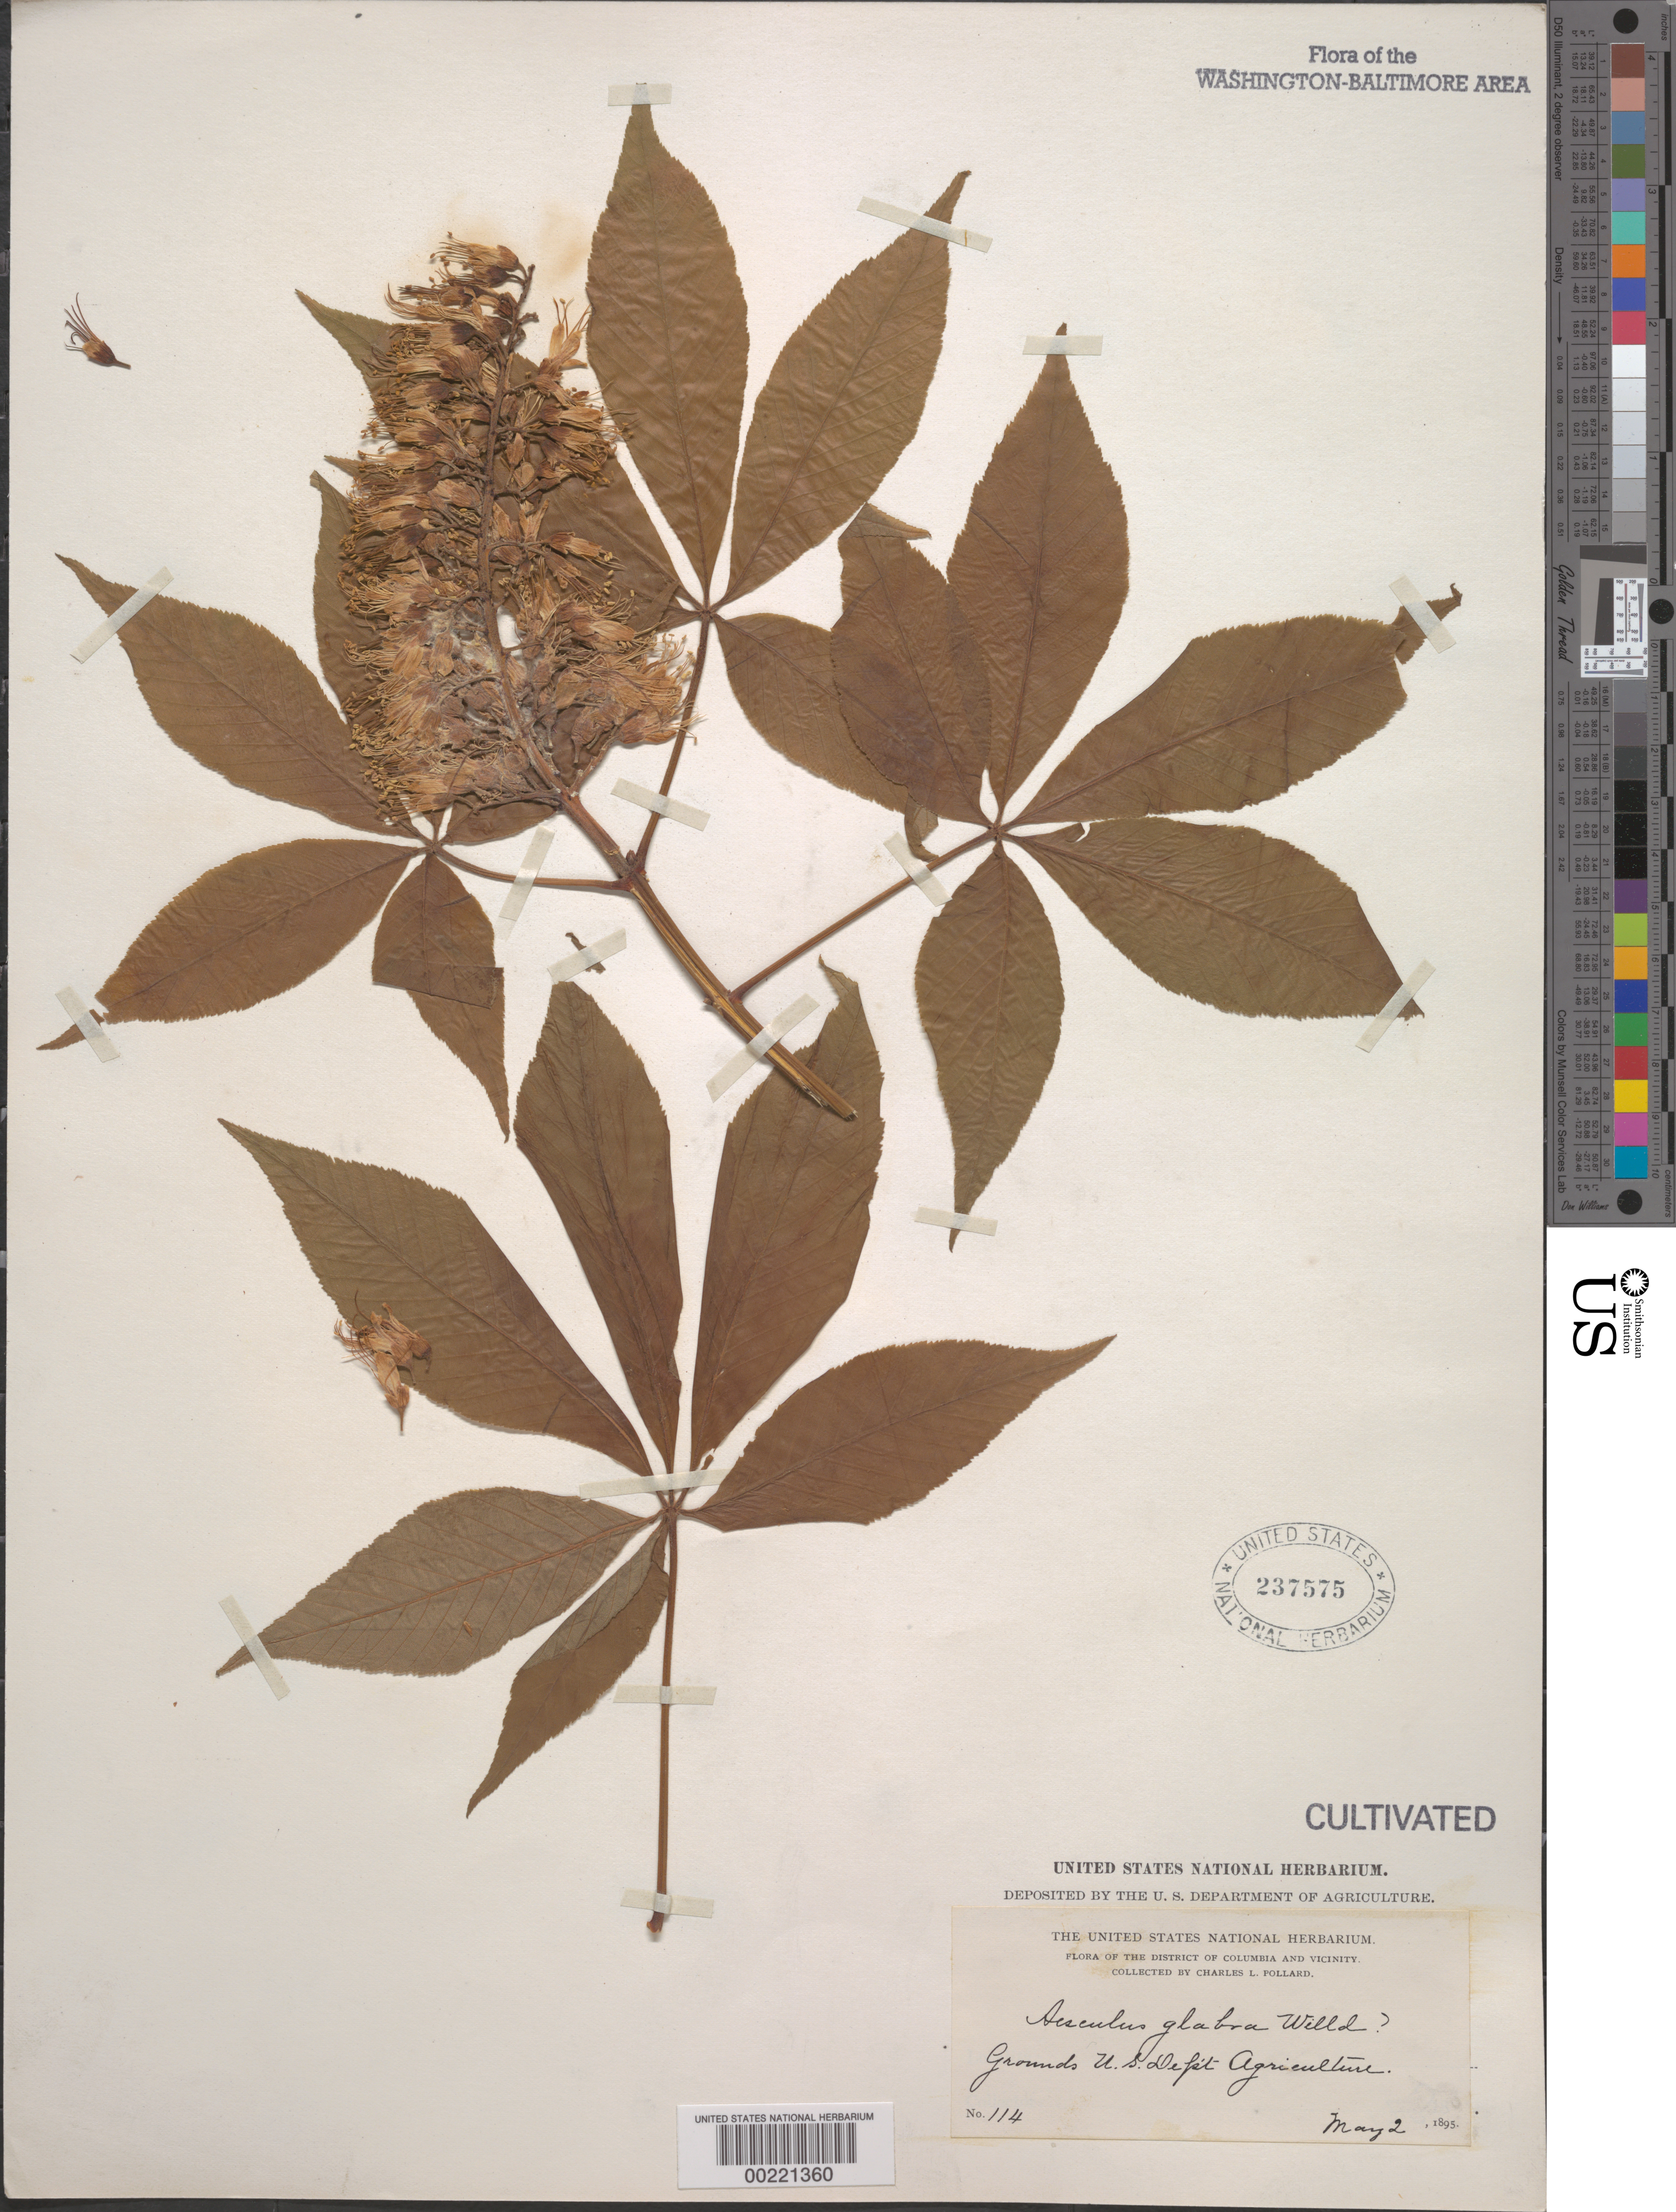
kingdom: Plantae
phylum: Tracheophyta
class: Magnoliopsida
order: Sapindales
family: Sapindaceae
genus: Aesculus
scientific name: Aesculus glabra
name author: Willd.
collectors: C. L. Pollard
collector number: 114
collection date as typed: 02 May 1895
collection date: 1895-05-02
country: United States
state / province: District of Columbia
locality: Department of Agriculture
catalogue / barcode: US 237575